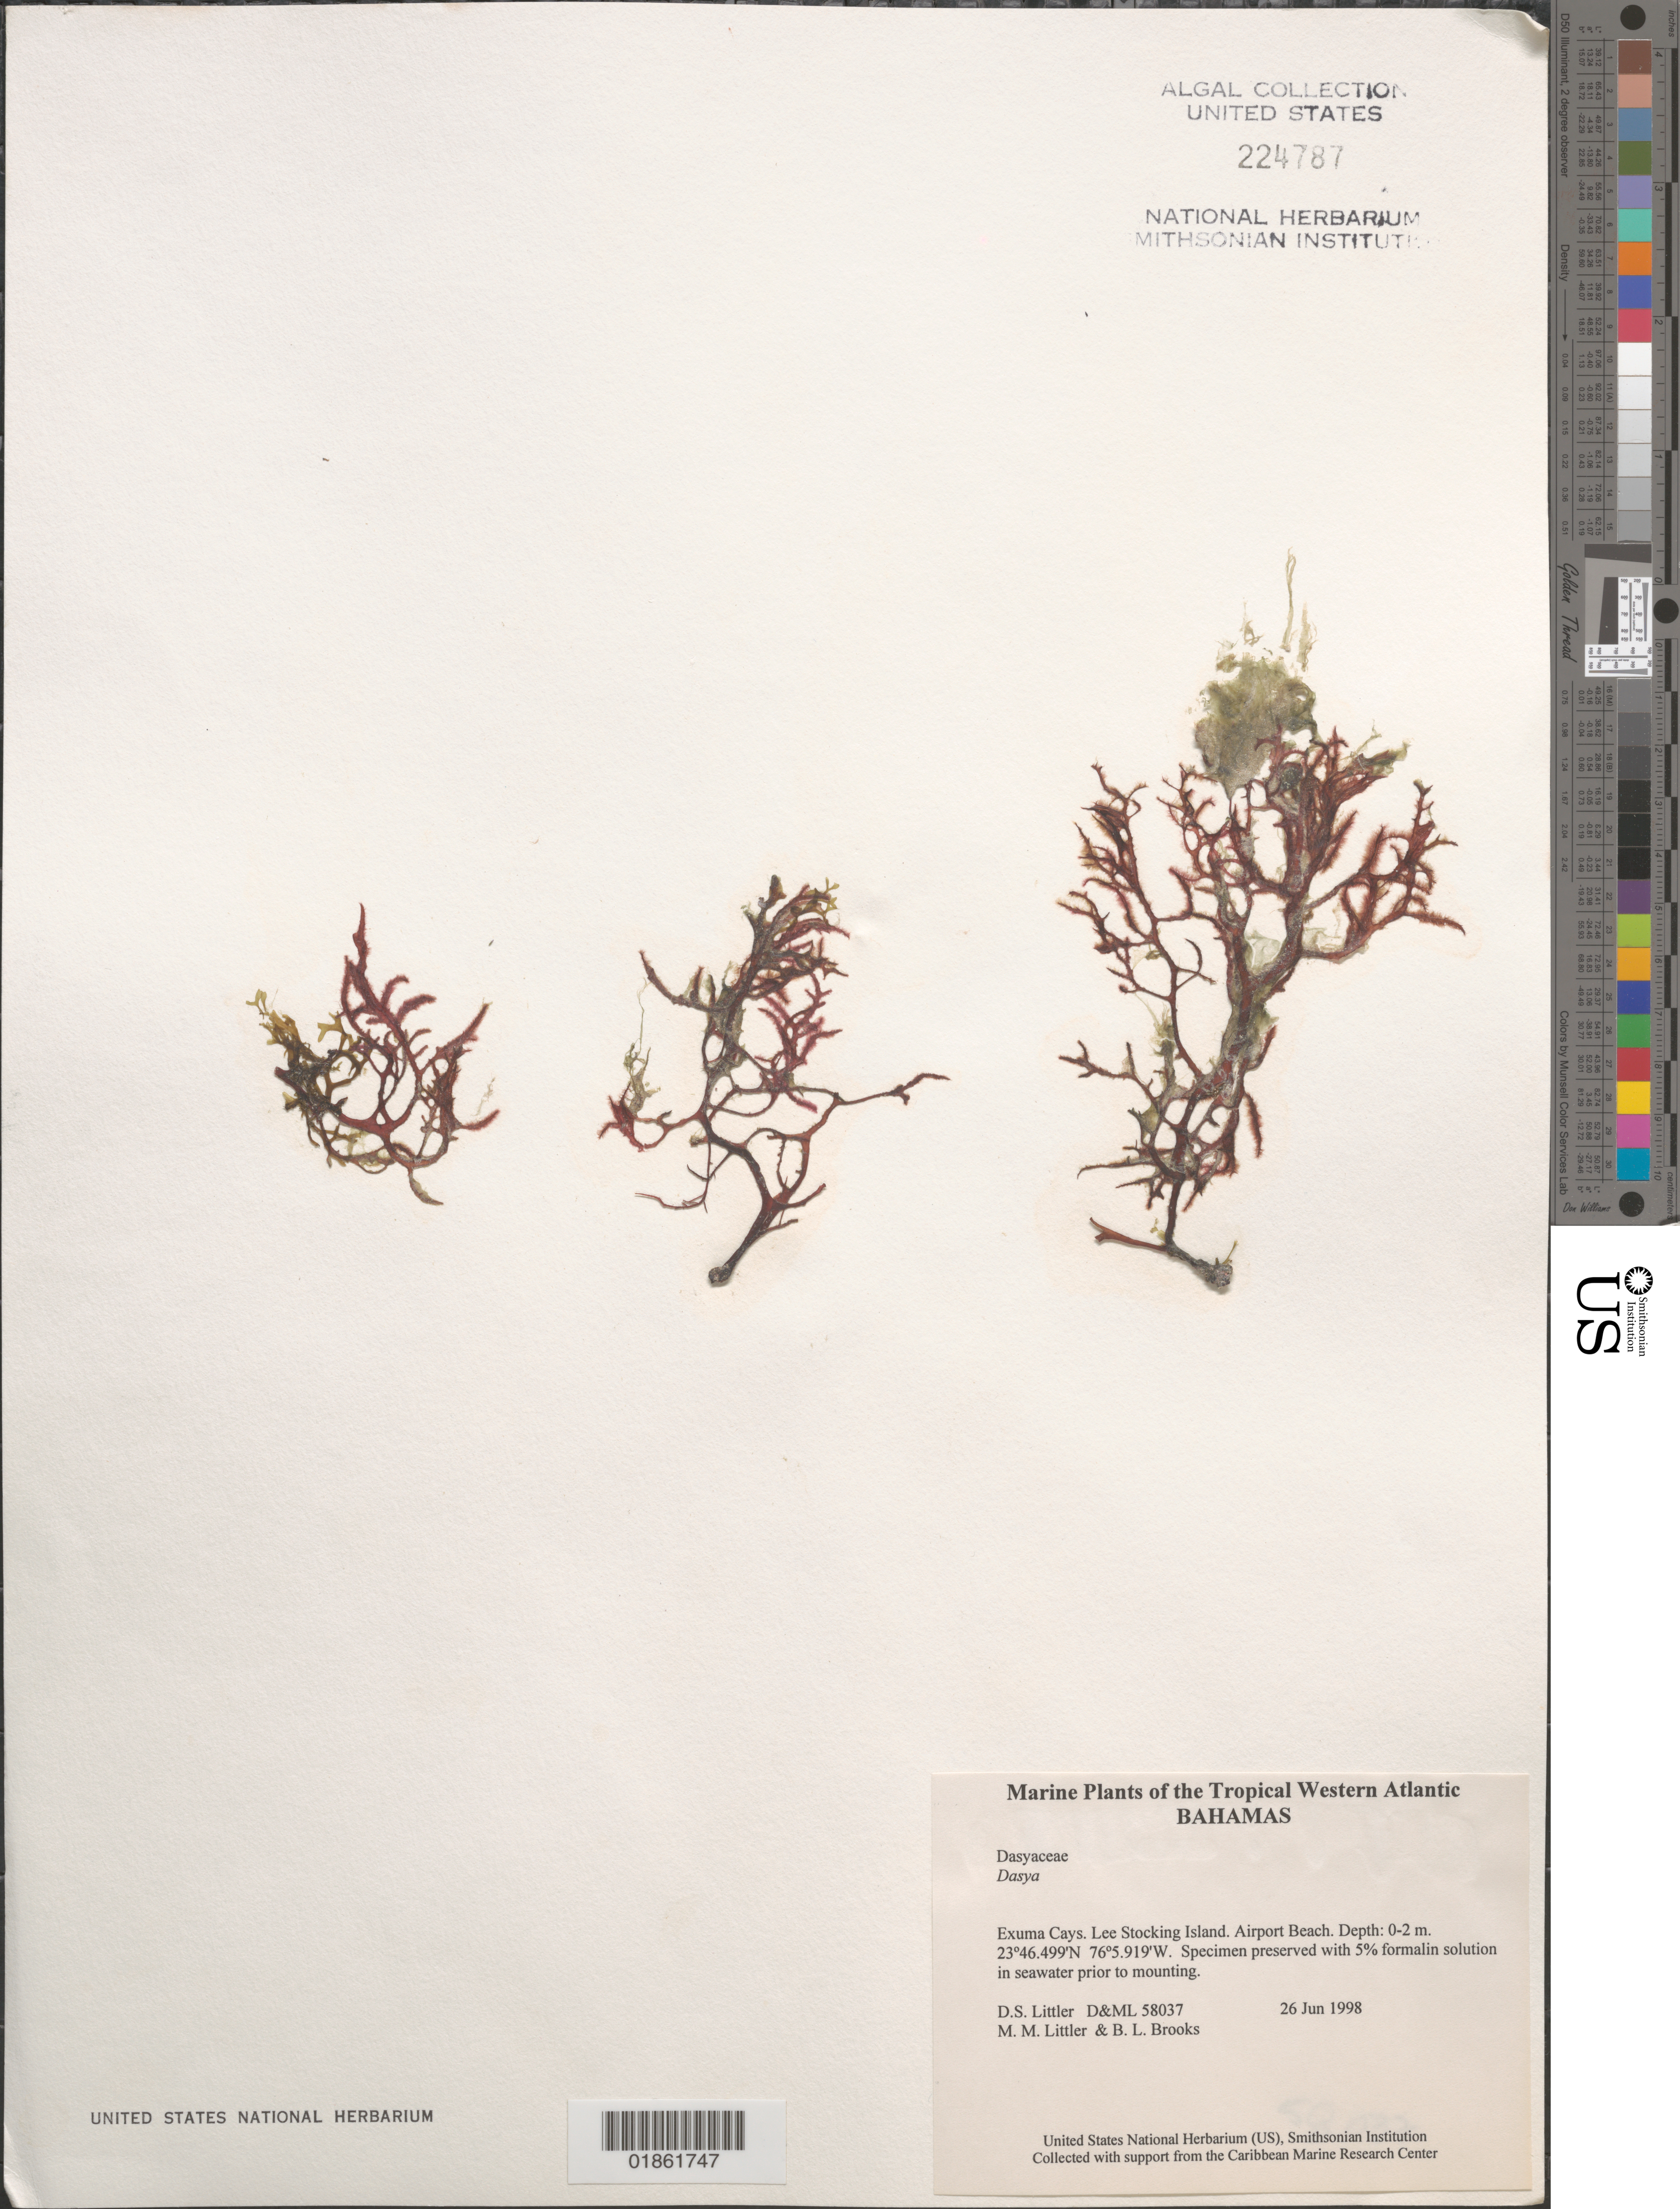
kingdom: Plantae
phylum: Rhodophyta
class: Florideophyceae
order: Ceramiales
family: Dasyaceae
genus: Dasya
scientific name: Dasya spinuligera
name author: Collins & Herv.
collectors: D. S. Littler & M. M. Littler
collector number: D&ML 58037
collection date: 1998-06-26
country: Bahamas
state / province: Exuma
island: Lee Stocking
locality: Lee Stocking Island. Airport Beach.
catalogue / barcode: US 224787